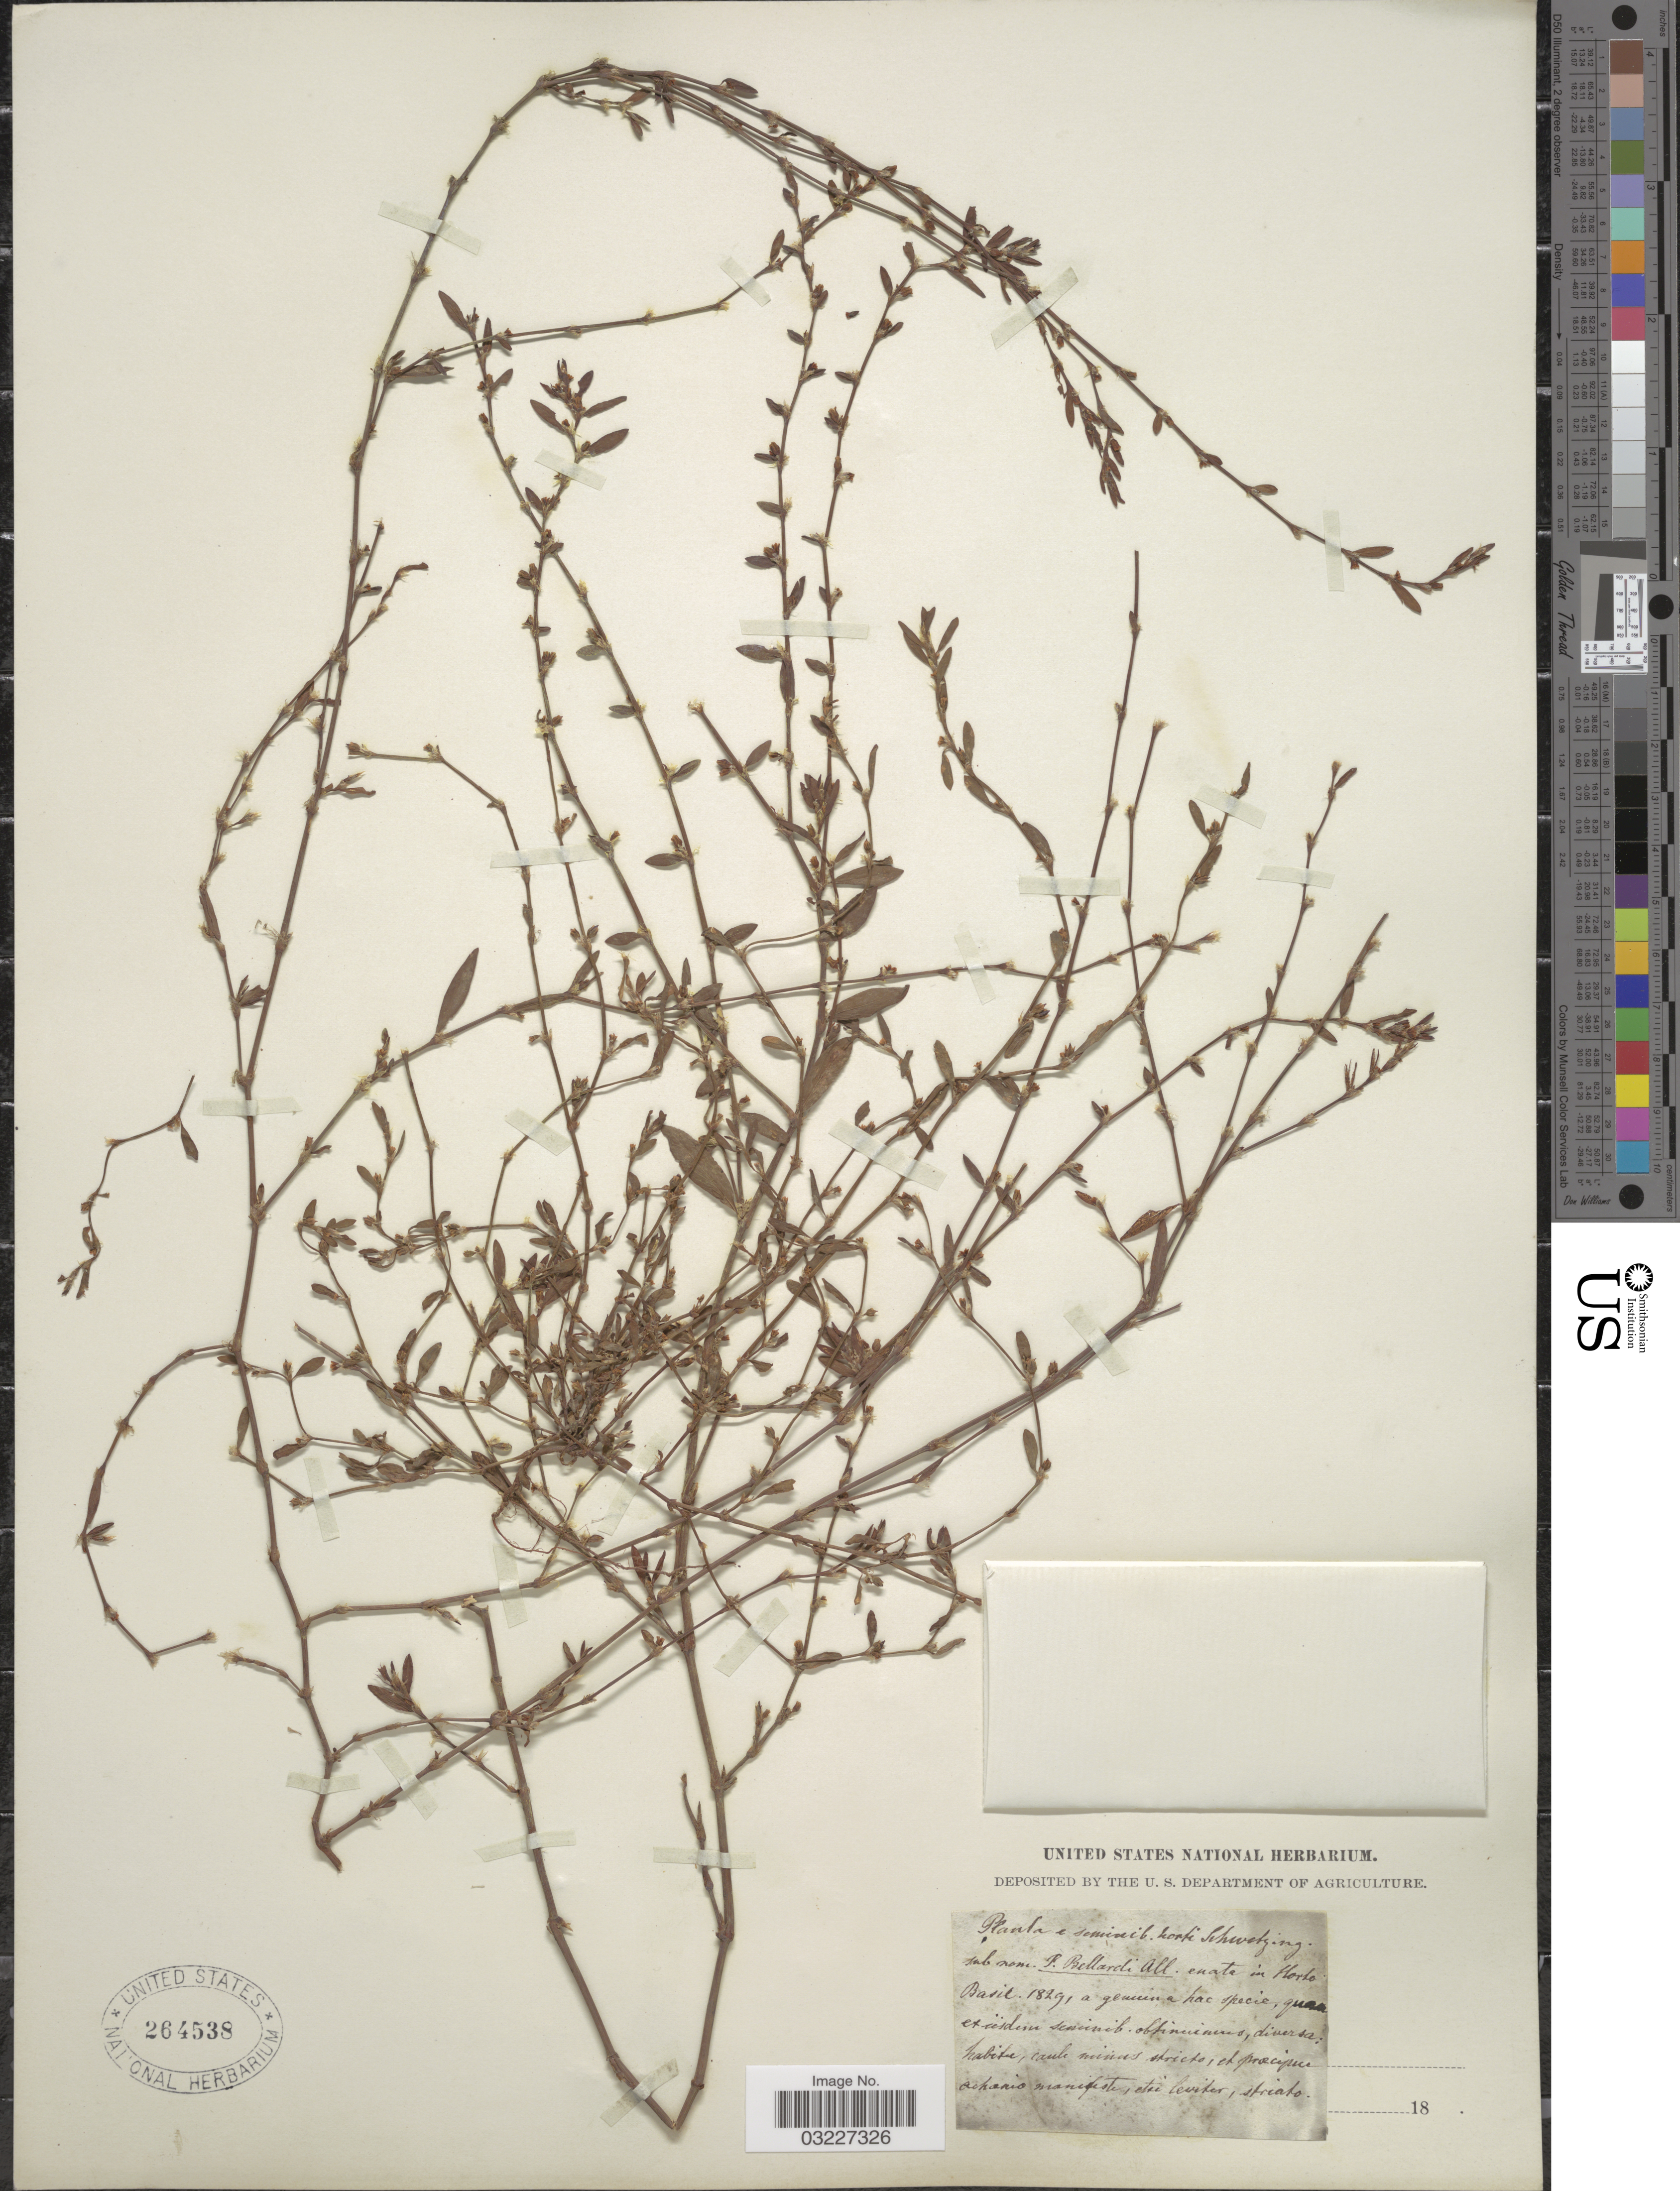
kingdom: Plantae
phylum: Tracheophyta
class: Magnoliopsida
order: Caryophyllales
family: Polygonaceae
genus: Polygonum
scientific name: Polygonum bellardii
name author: All.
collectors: ex herb. United States National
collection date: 1829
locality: Enate [interpreted] in Horto Basil.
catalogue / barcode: US 264538